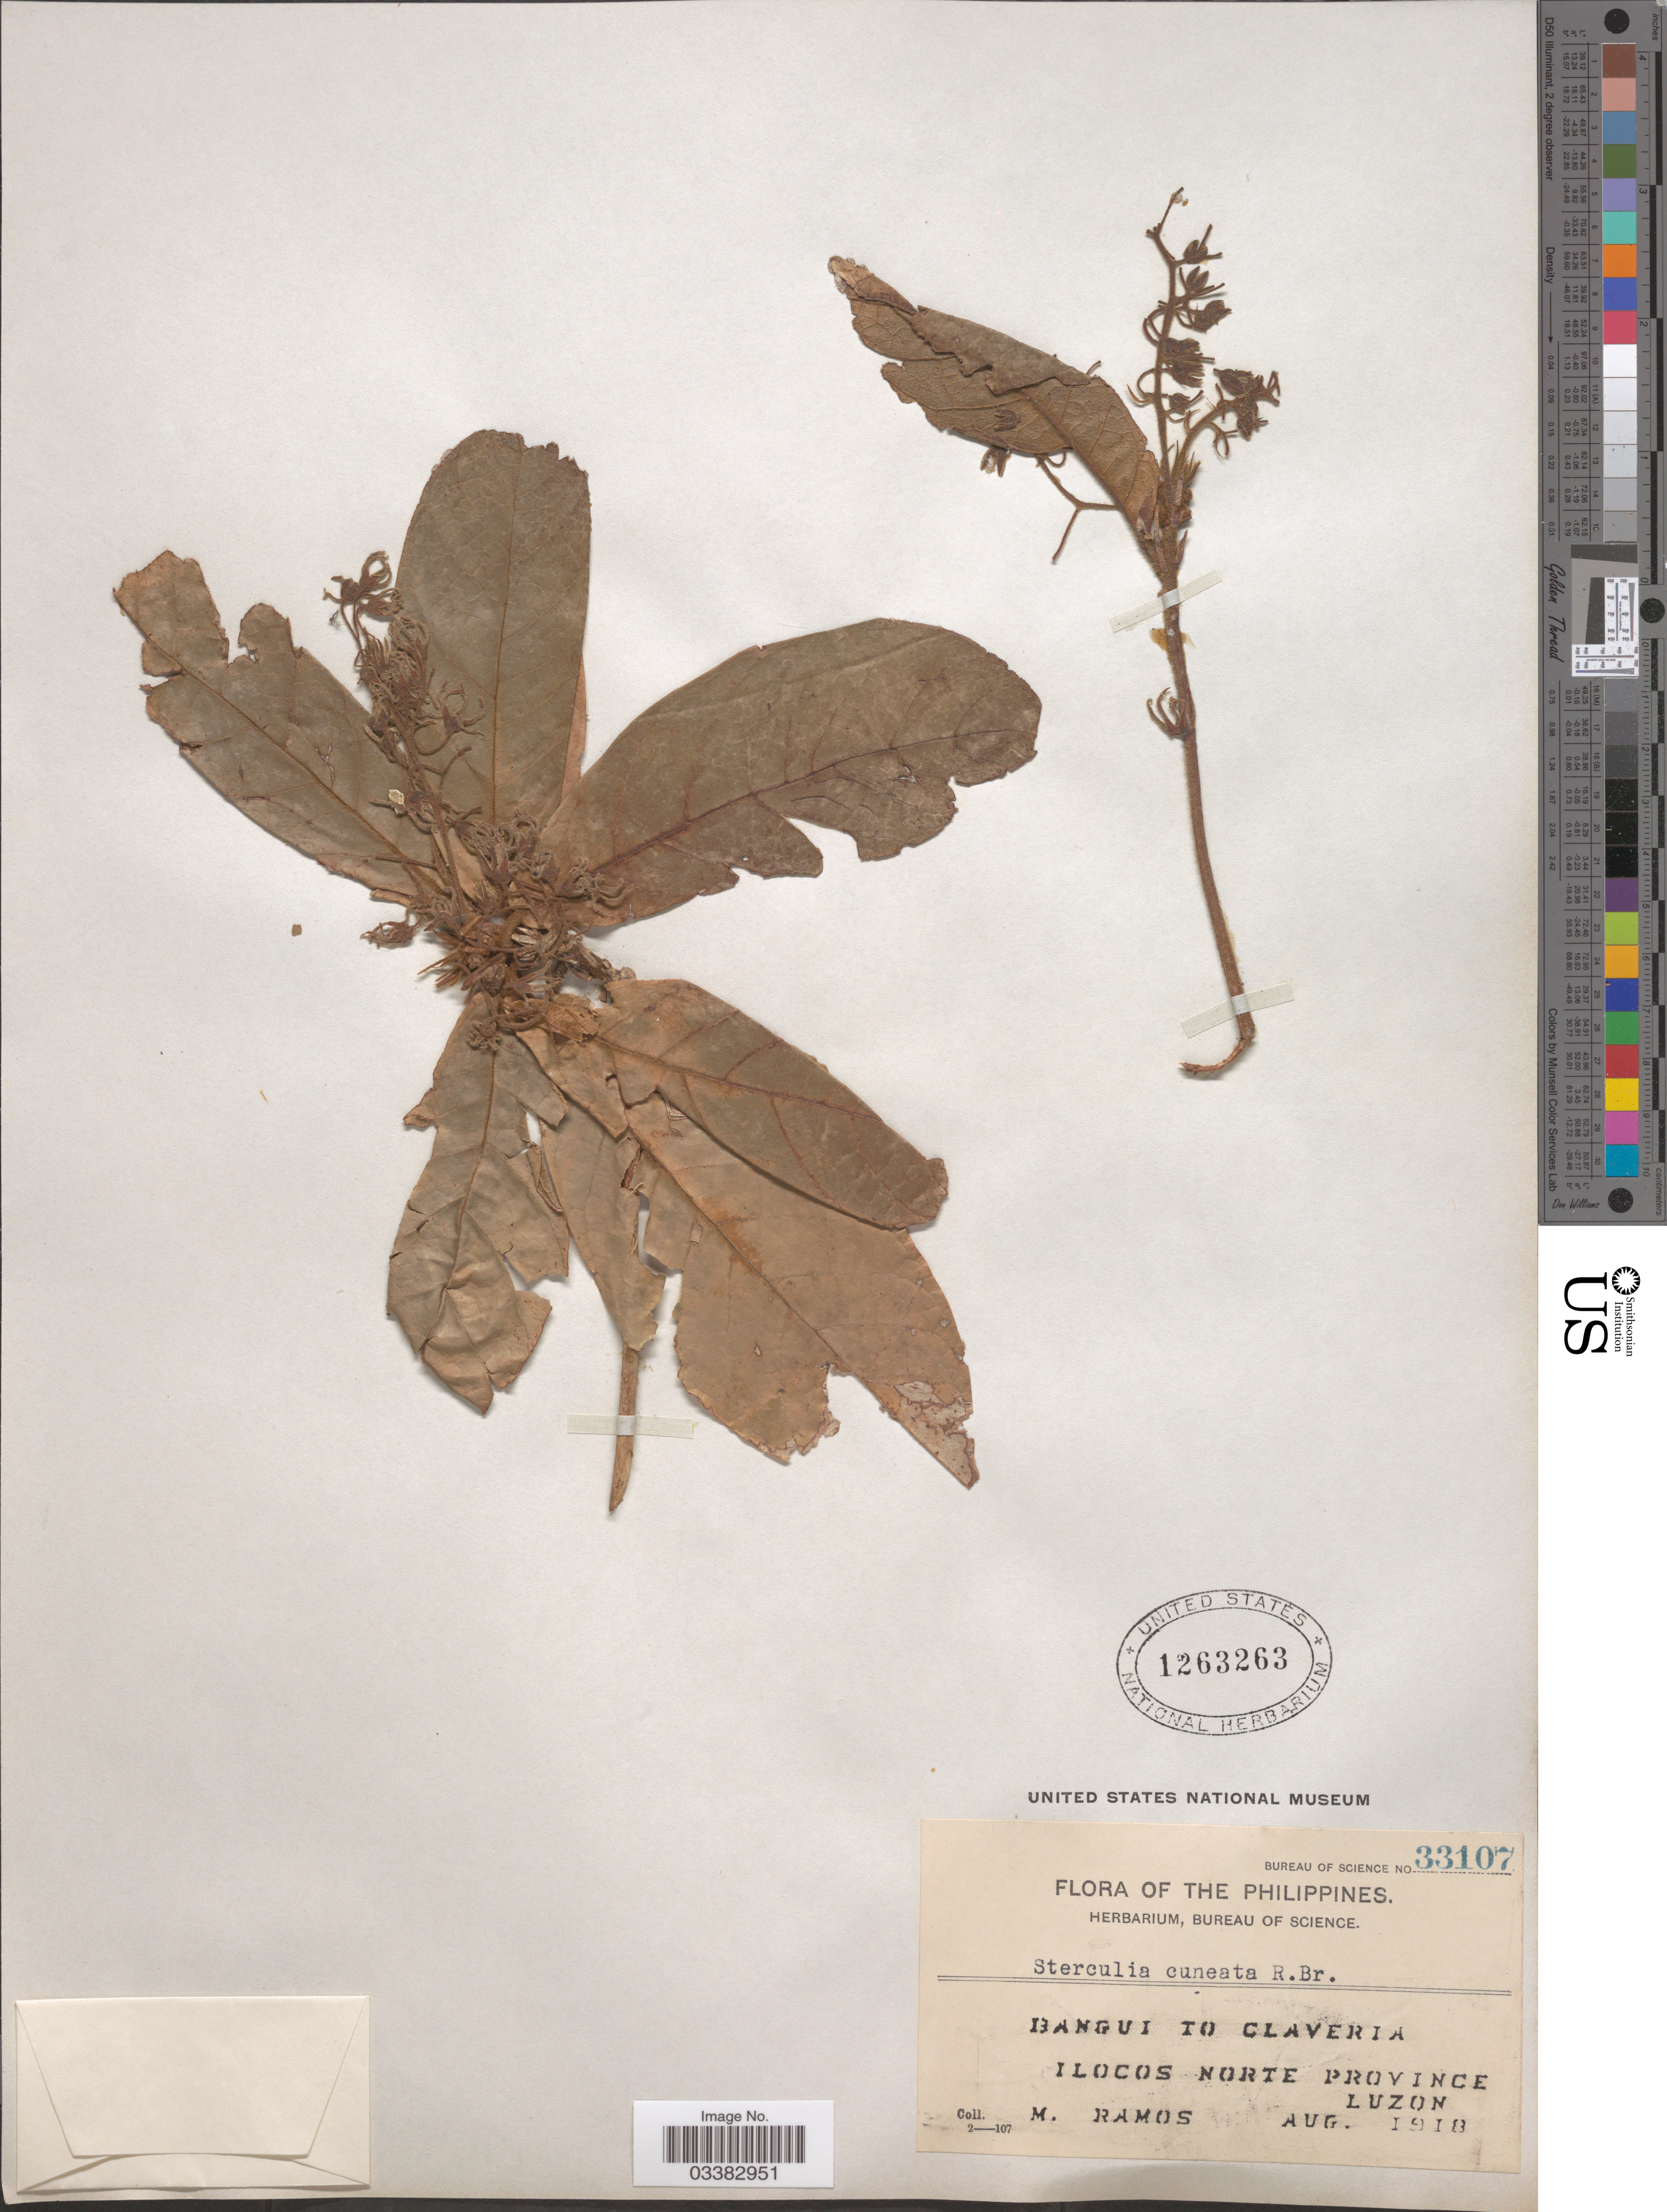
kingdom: Plantae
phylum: Tracheophyta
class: Magnoliopsida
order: Malvales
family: Malvaceae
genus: Sterculia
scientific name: Sterculia cuneata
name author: R. Br.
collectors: M. Ramos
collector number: Bureau of Science 33107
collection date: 1918-08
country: Philippines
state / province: Ilocos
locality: Bangui to Claveria. Ilocos Norte Province, Luzon.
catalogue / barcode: US 1263263